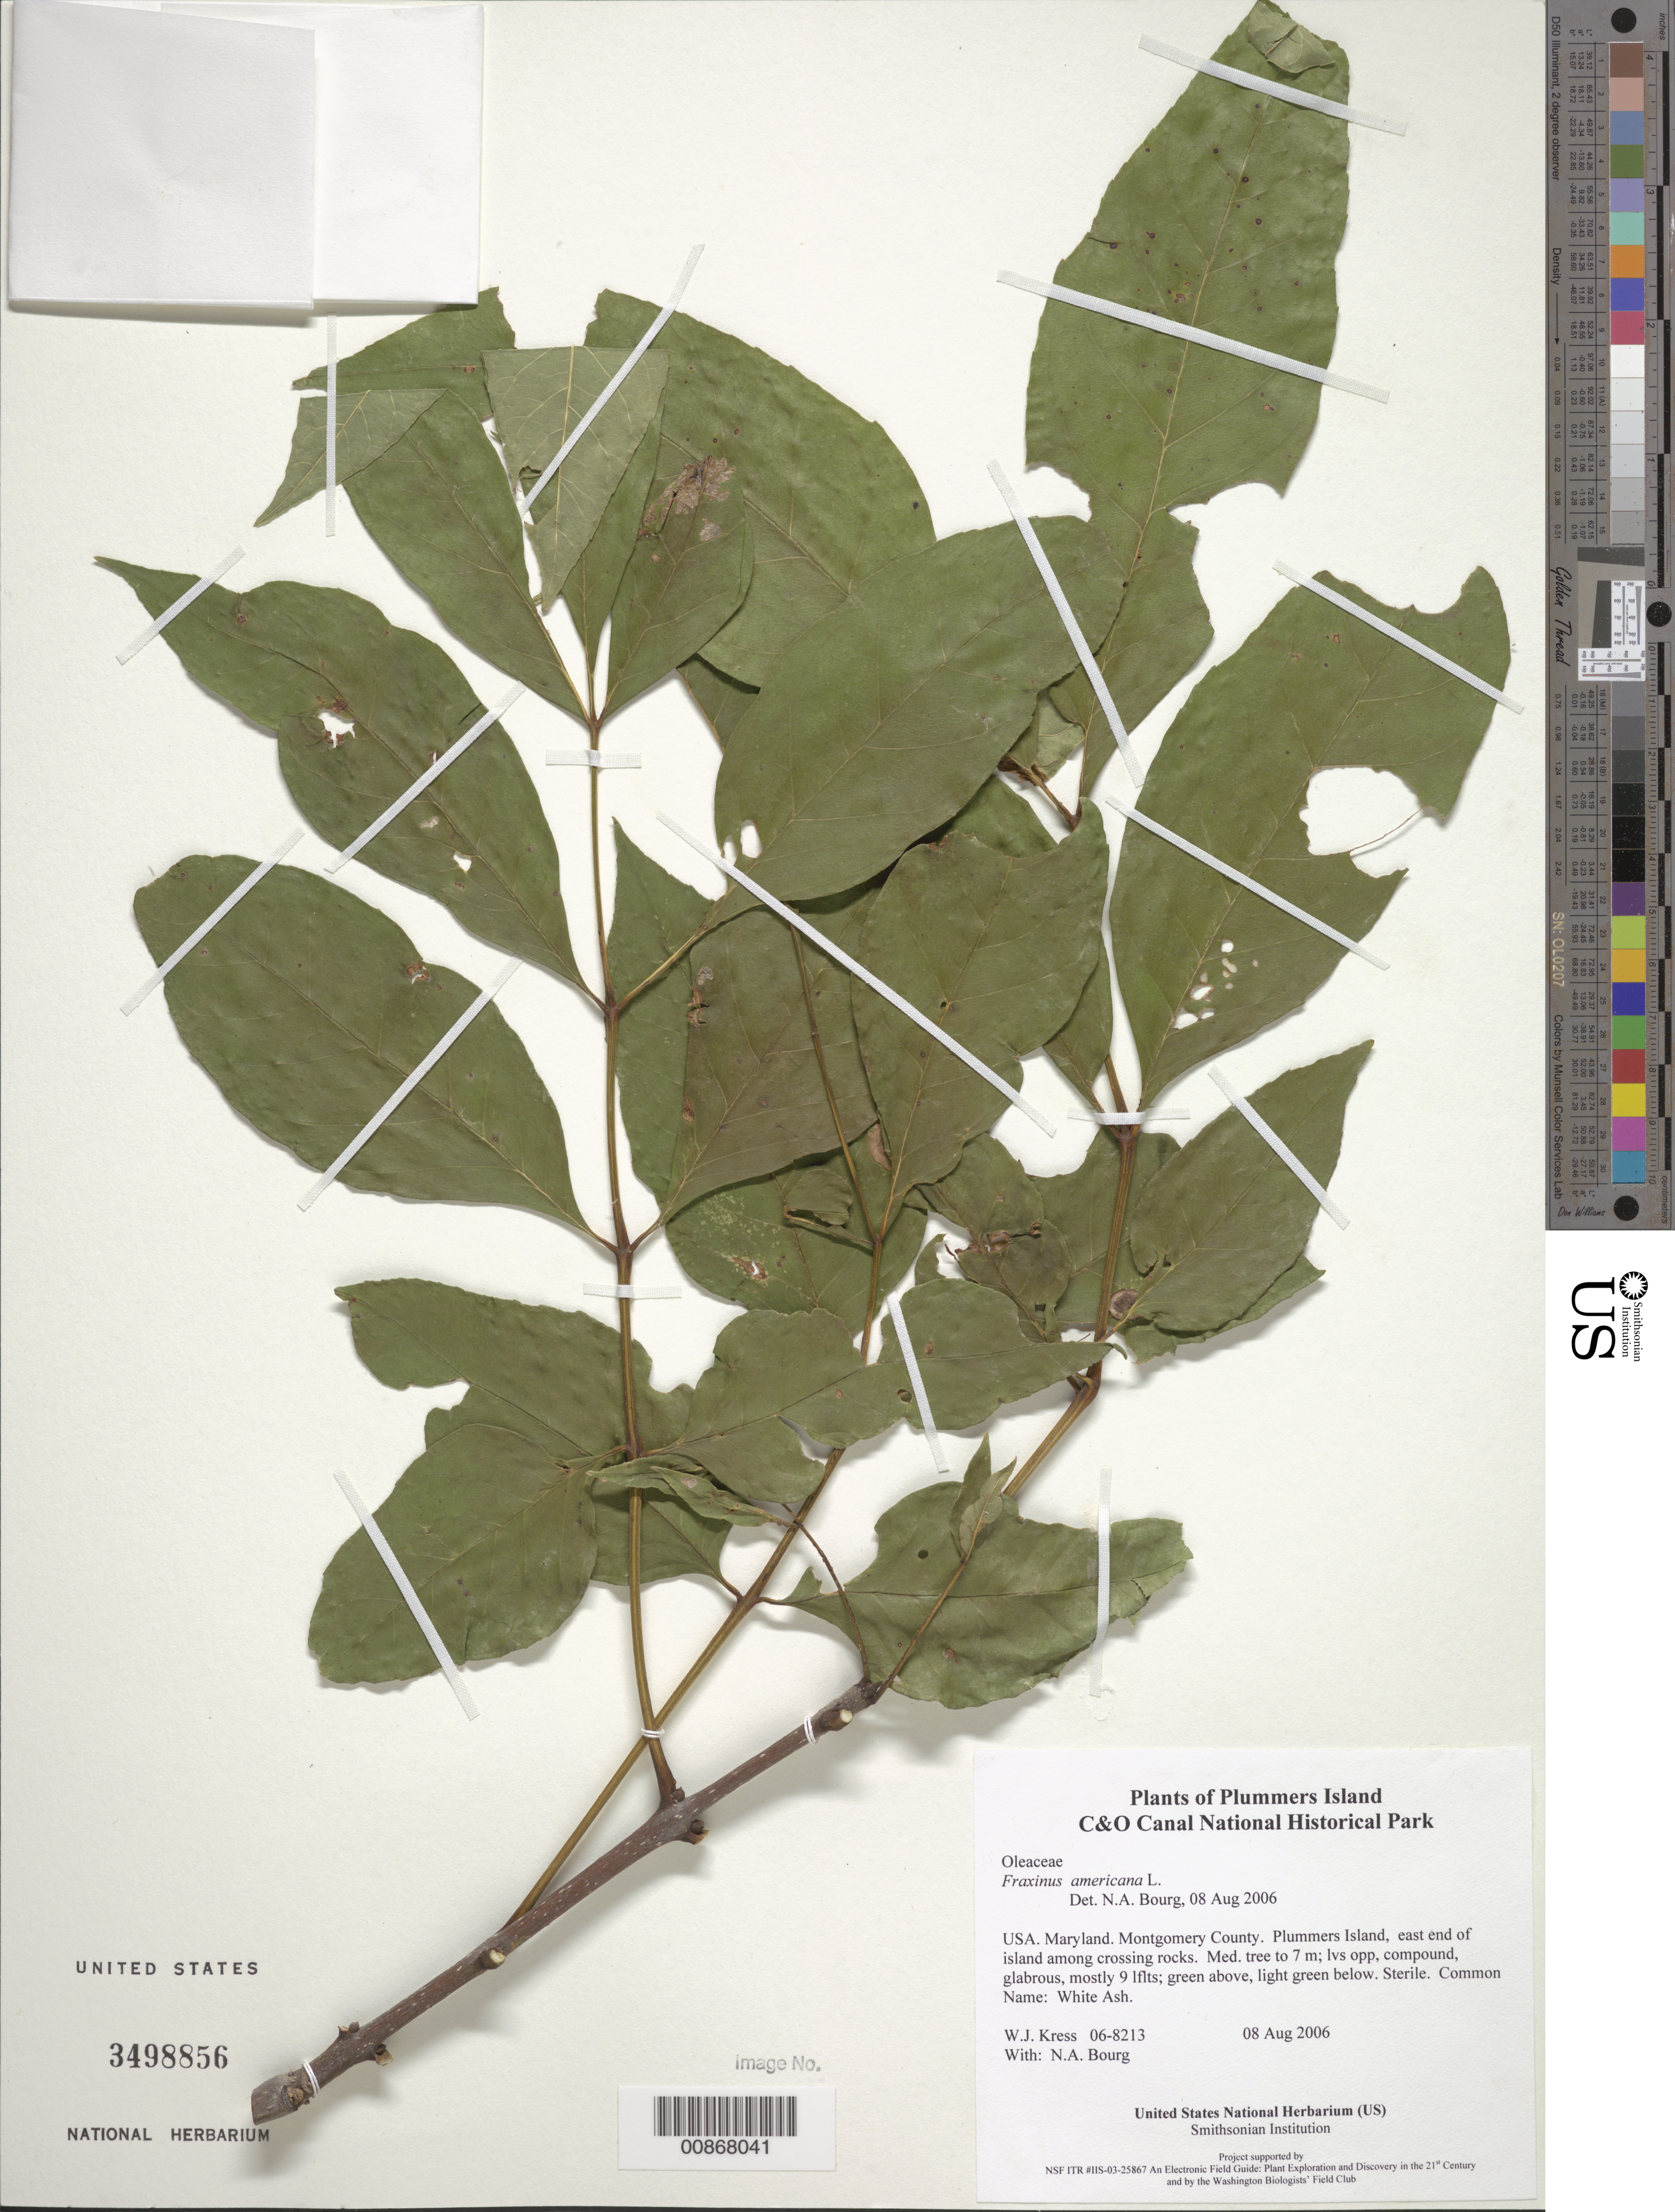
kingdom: Plantae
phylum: Tracheophyta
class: Magnoliopsida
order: Lamiales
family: Oleaceae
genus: Fraxinus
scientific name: Fraxinus americana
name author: L.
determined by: Bourg, N. A.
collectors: W. J. Kress & N. A. Bourg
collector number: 06-8213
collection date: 2006-08-08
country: United States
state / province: Maryland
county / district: Montgomery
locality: Chesapeake and Ohio Canal National Historical Park, Plummers Island, east end of island among crossing rocks.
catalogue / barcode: US 3498856